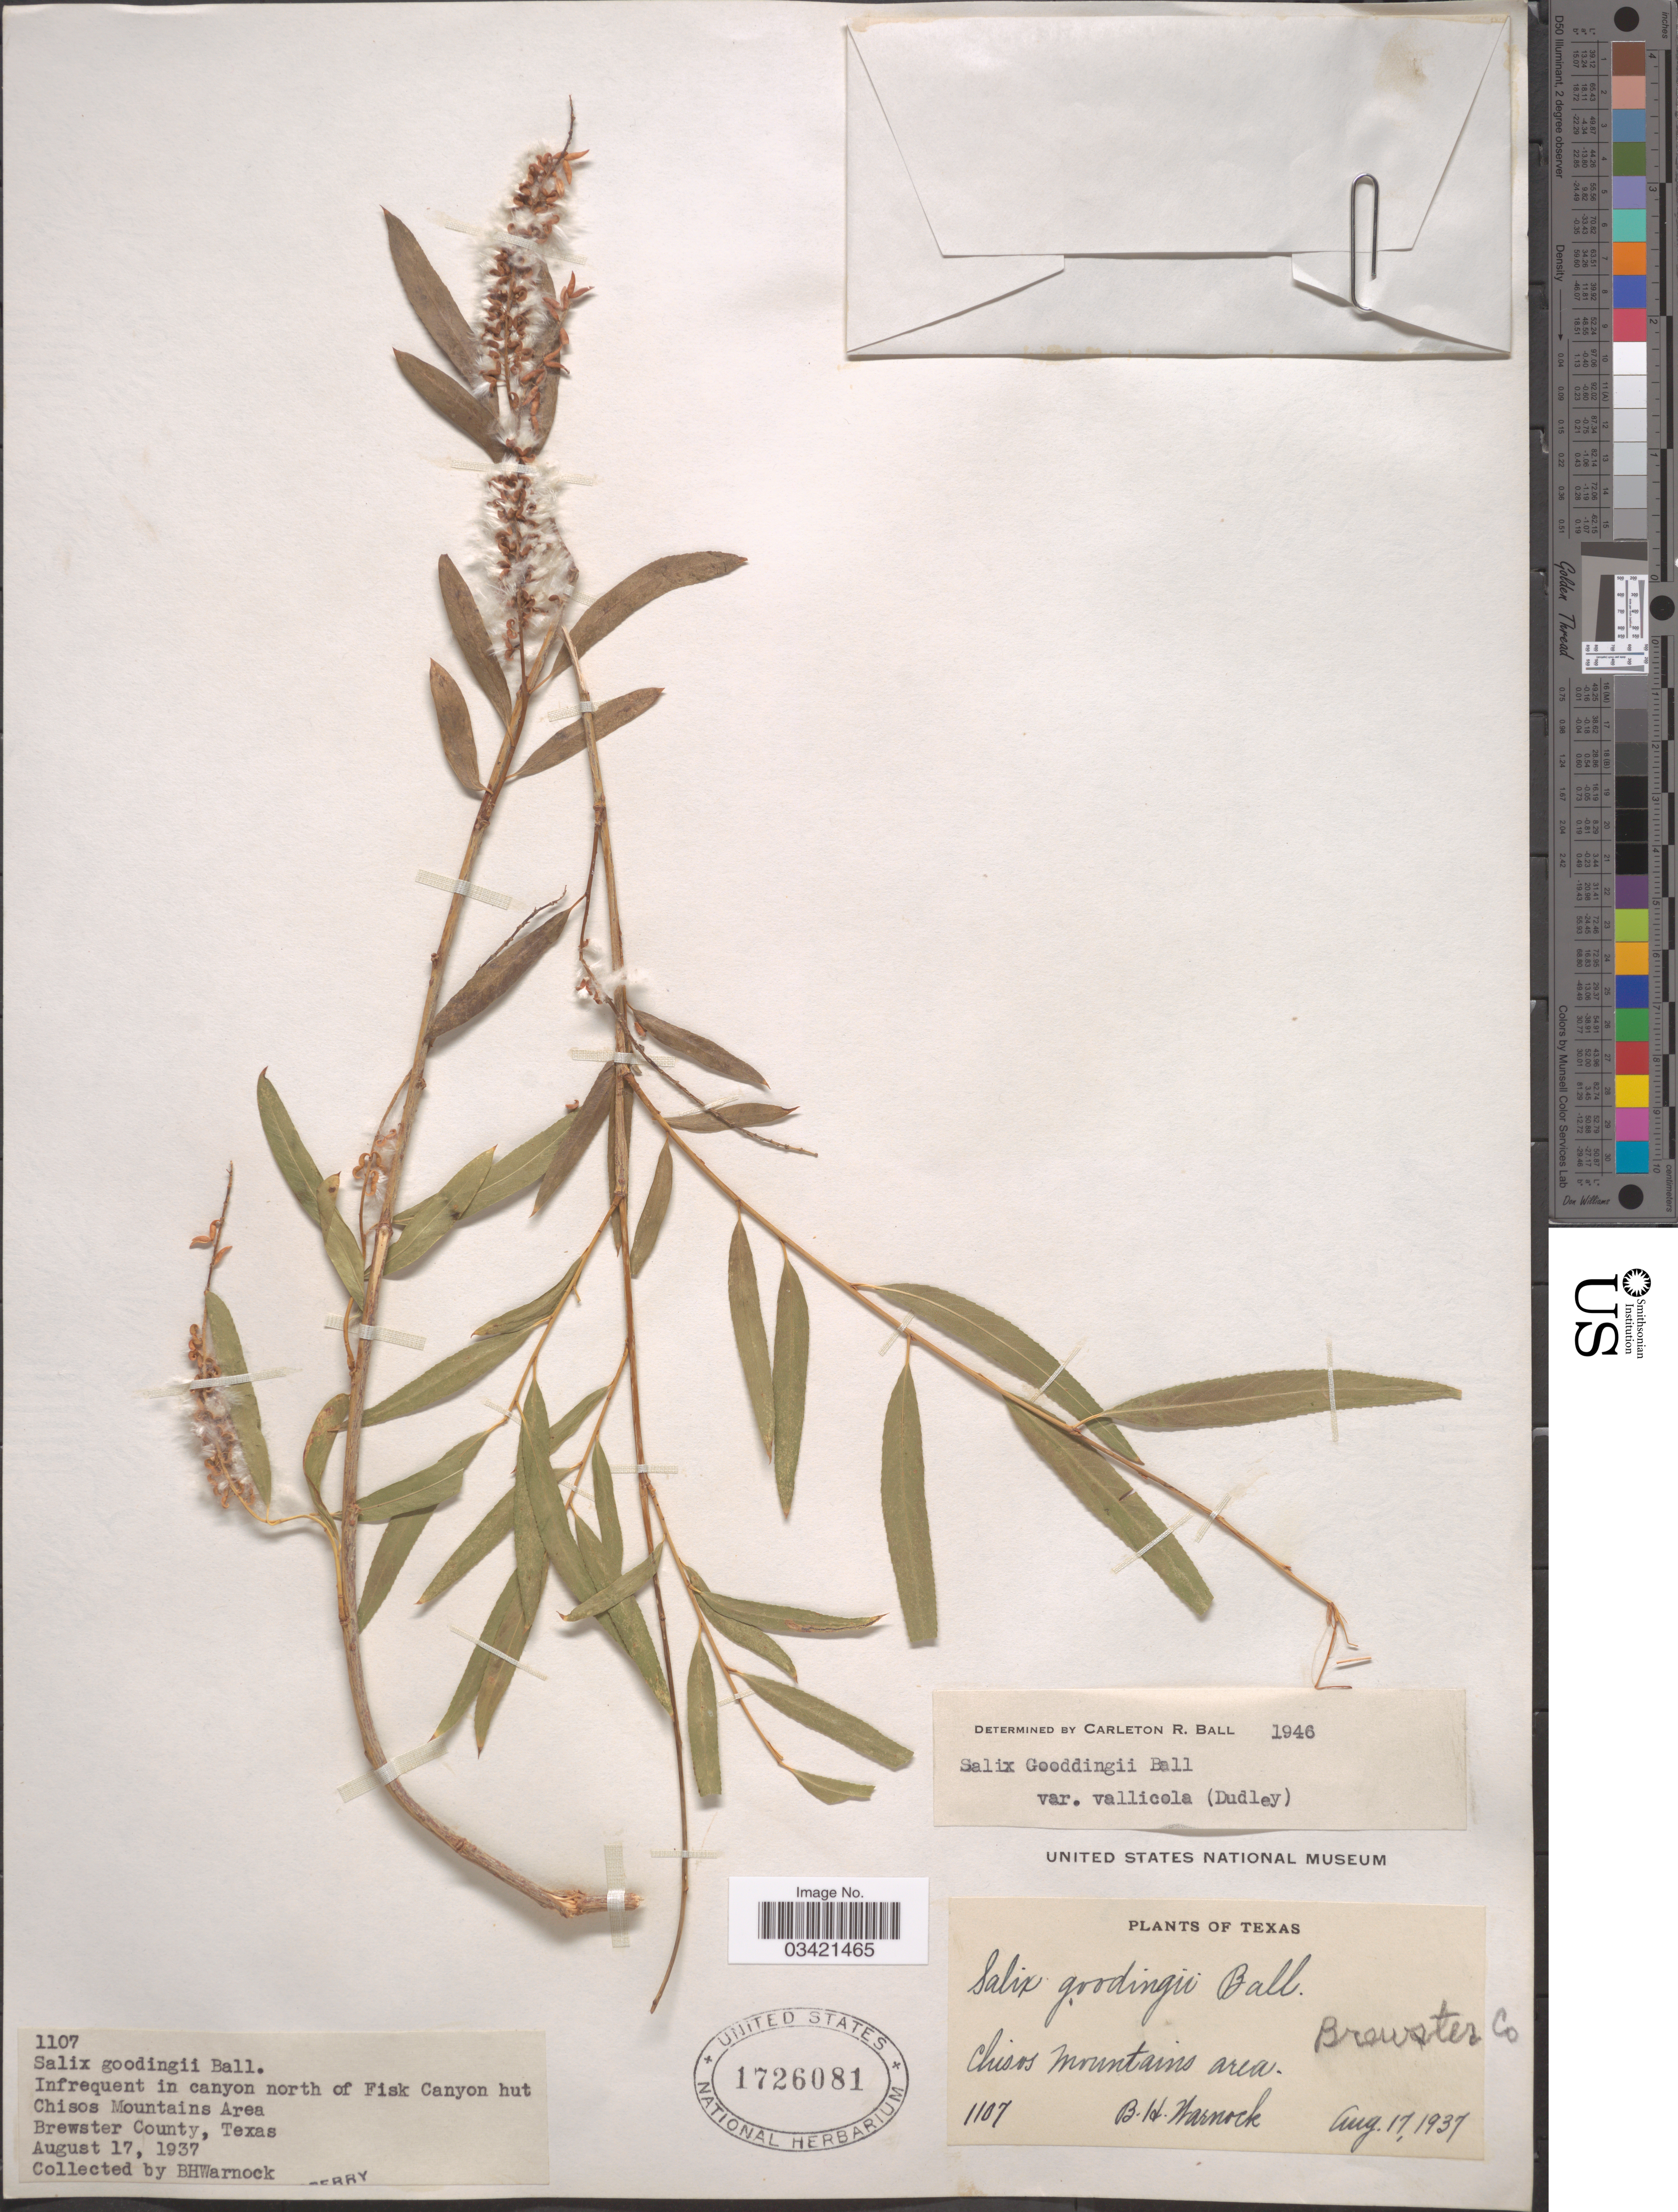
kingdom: Plantae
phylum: Tracheophyta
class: Magnoliopsida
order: Malpighiales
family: Salicaceae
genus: Salix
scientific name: Salix gooddingii var. vallicola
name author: (Dudley) C.R. Ball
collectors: B. H. Warnock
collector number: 1107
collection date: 1937-08-17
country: United States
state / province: Texas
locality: Infrequent in canyon north of Fisk Canyon hut. Chisos Mountains Area. Brewster County.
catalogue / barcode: US 1726081